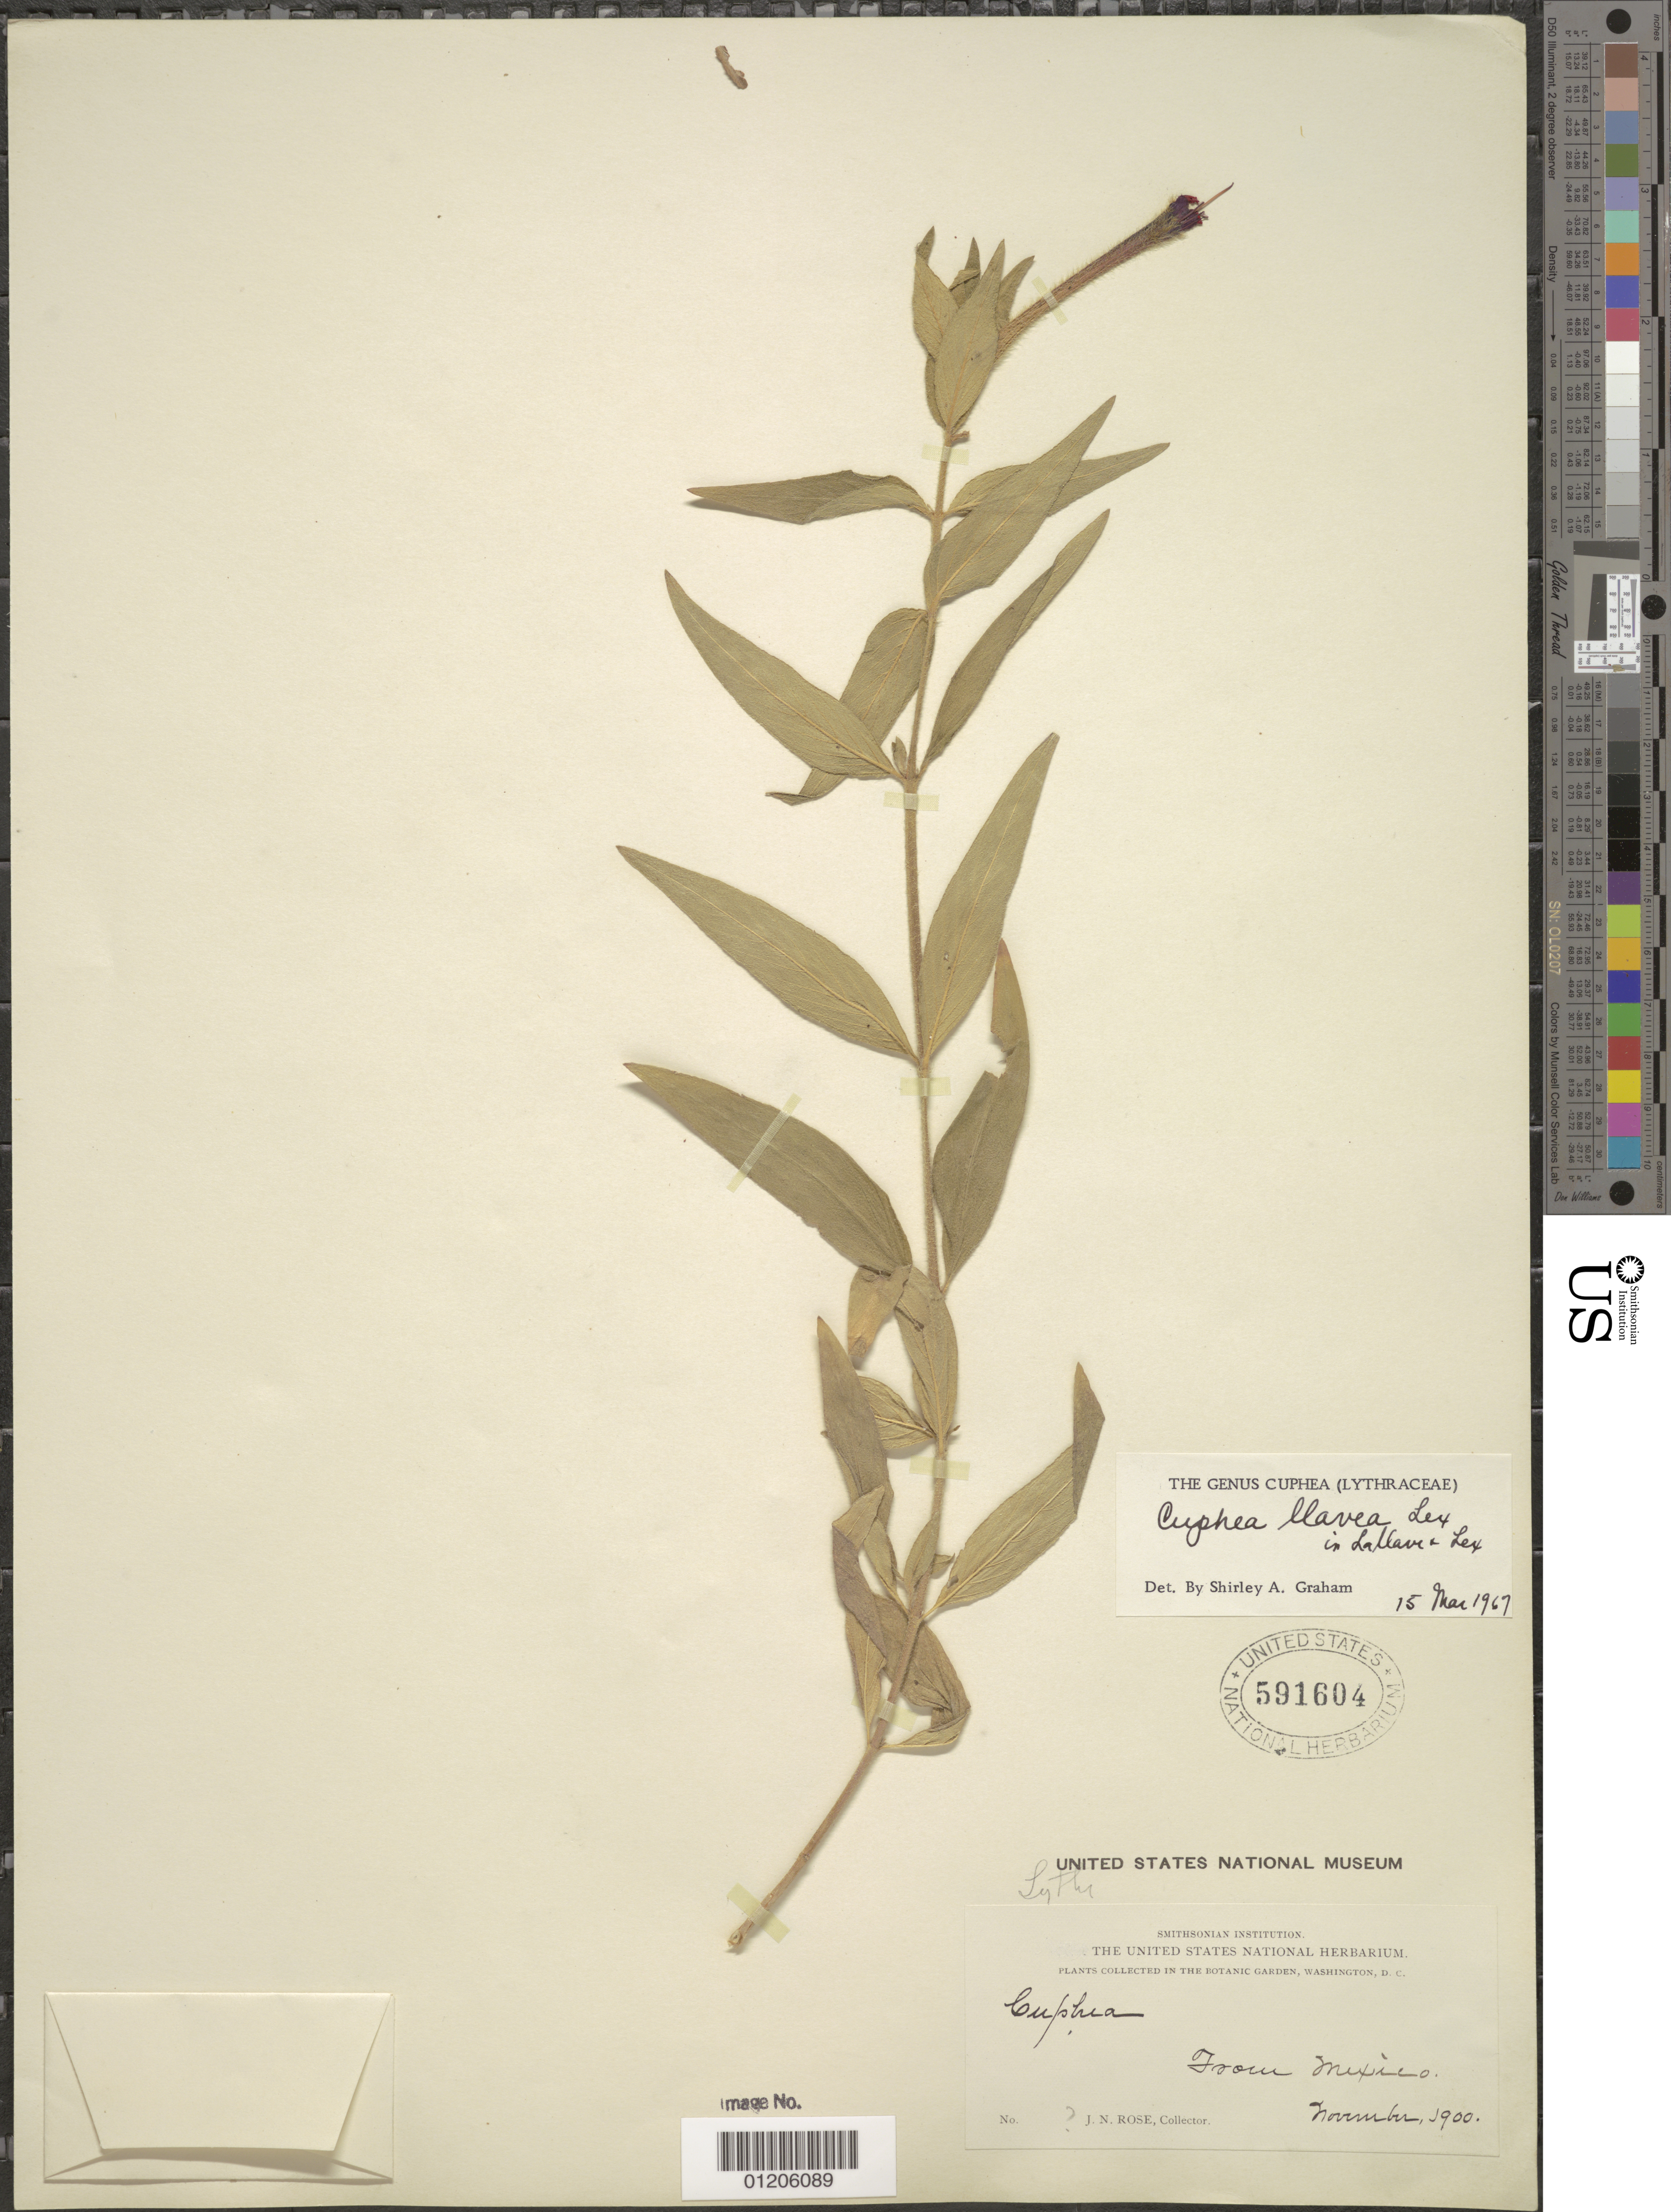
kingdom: Plantae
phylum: Tracheophyta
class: Magnoliopsida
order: Myrtales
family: Lythraceae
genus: Cuphea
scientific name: Cuphea llavea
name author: Lex.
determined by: Graham, S.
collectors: J. N. Rose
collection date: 1900-11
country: Mexico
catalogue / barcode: US 591604